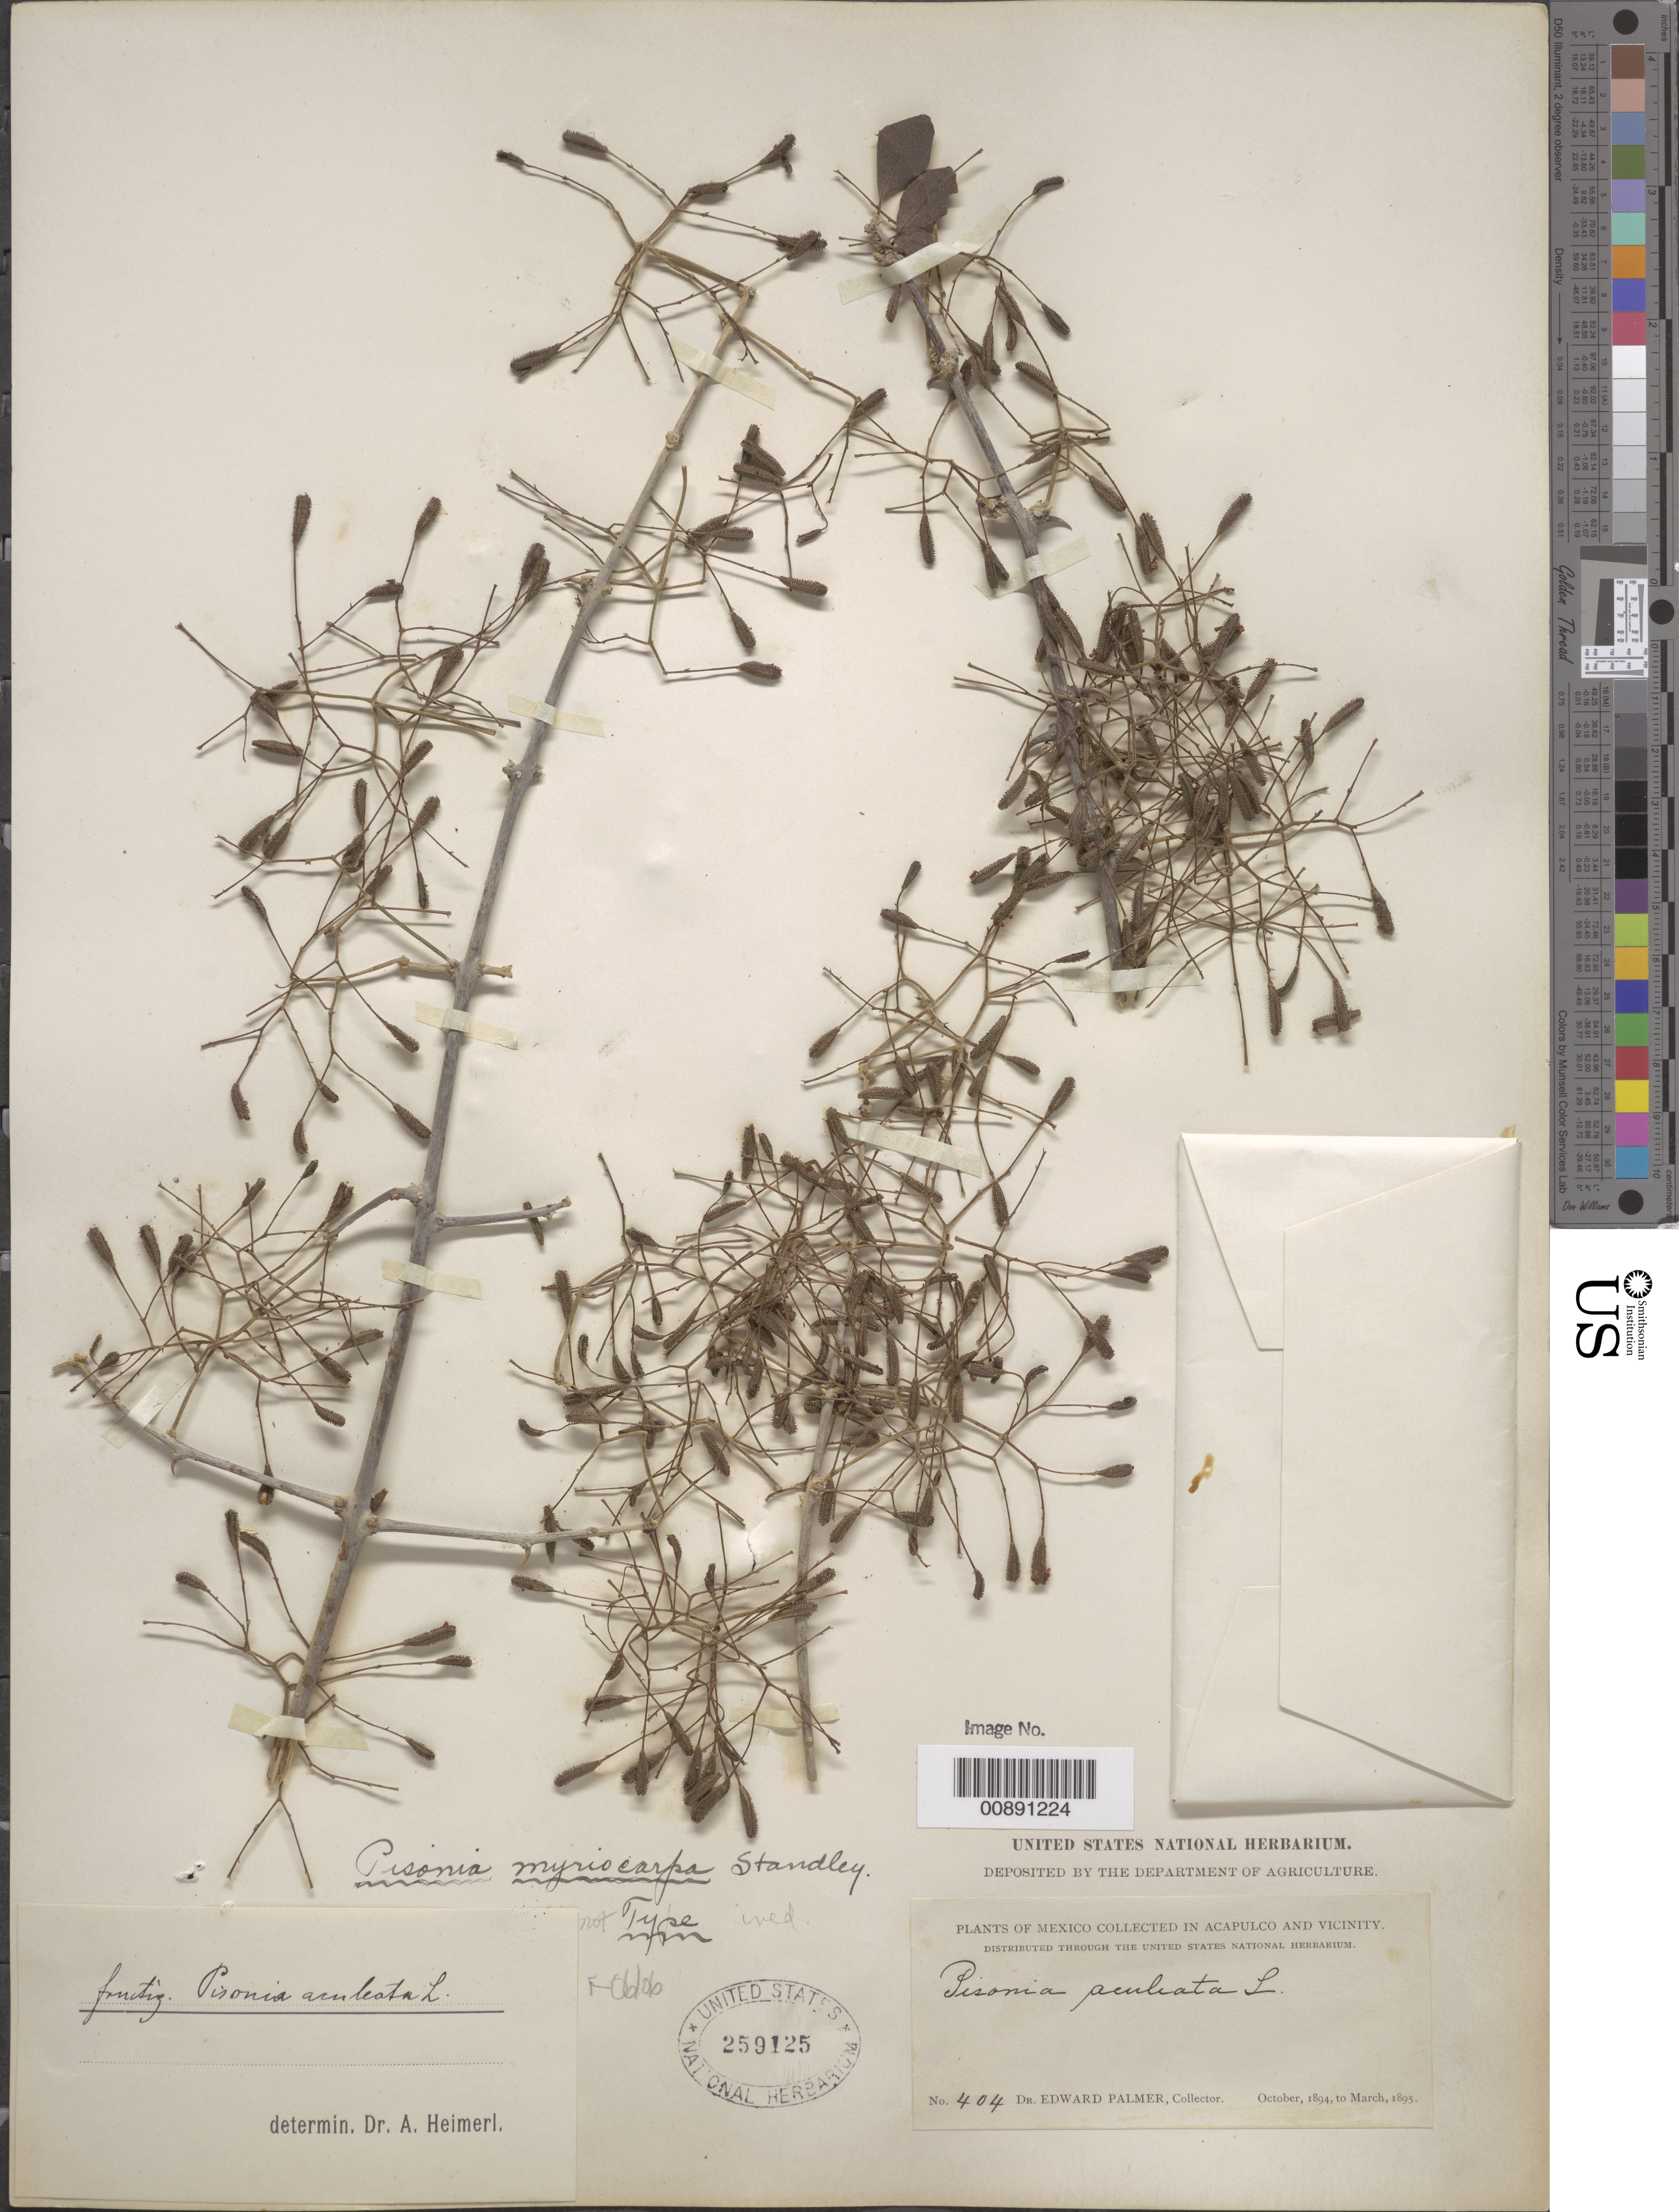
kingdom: Plantae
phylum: Tracheophyta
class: Magnoliopsida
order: Caryophyllales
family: Nyctaginaceae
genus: Pisonia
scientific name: Pisonia aculeata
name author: L.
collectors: E. Palmer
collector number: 404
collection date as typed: Oct 1894 to -- Mar 1895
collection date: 1894-10/1895-03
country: Mexico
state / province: Guerrero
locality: Acapulco, Guerrero and vicinity.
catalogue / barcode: US 259125